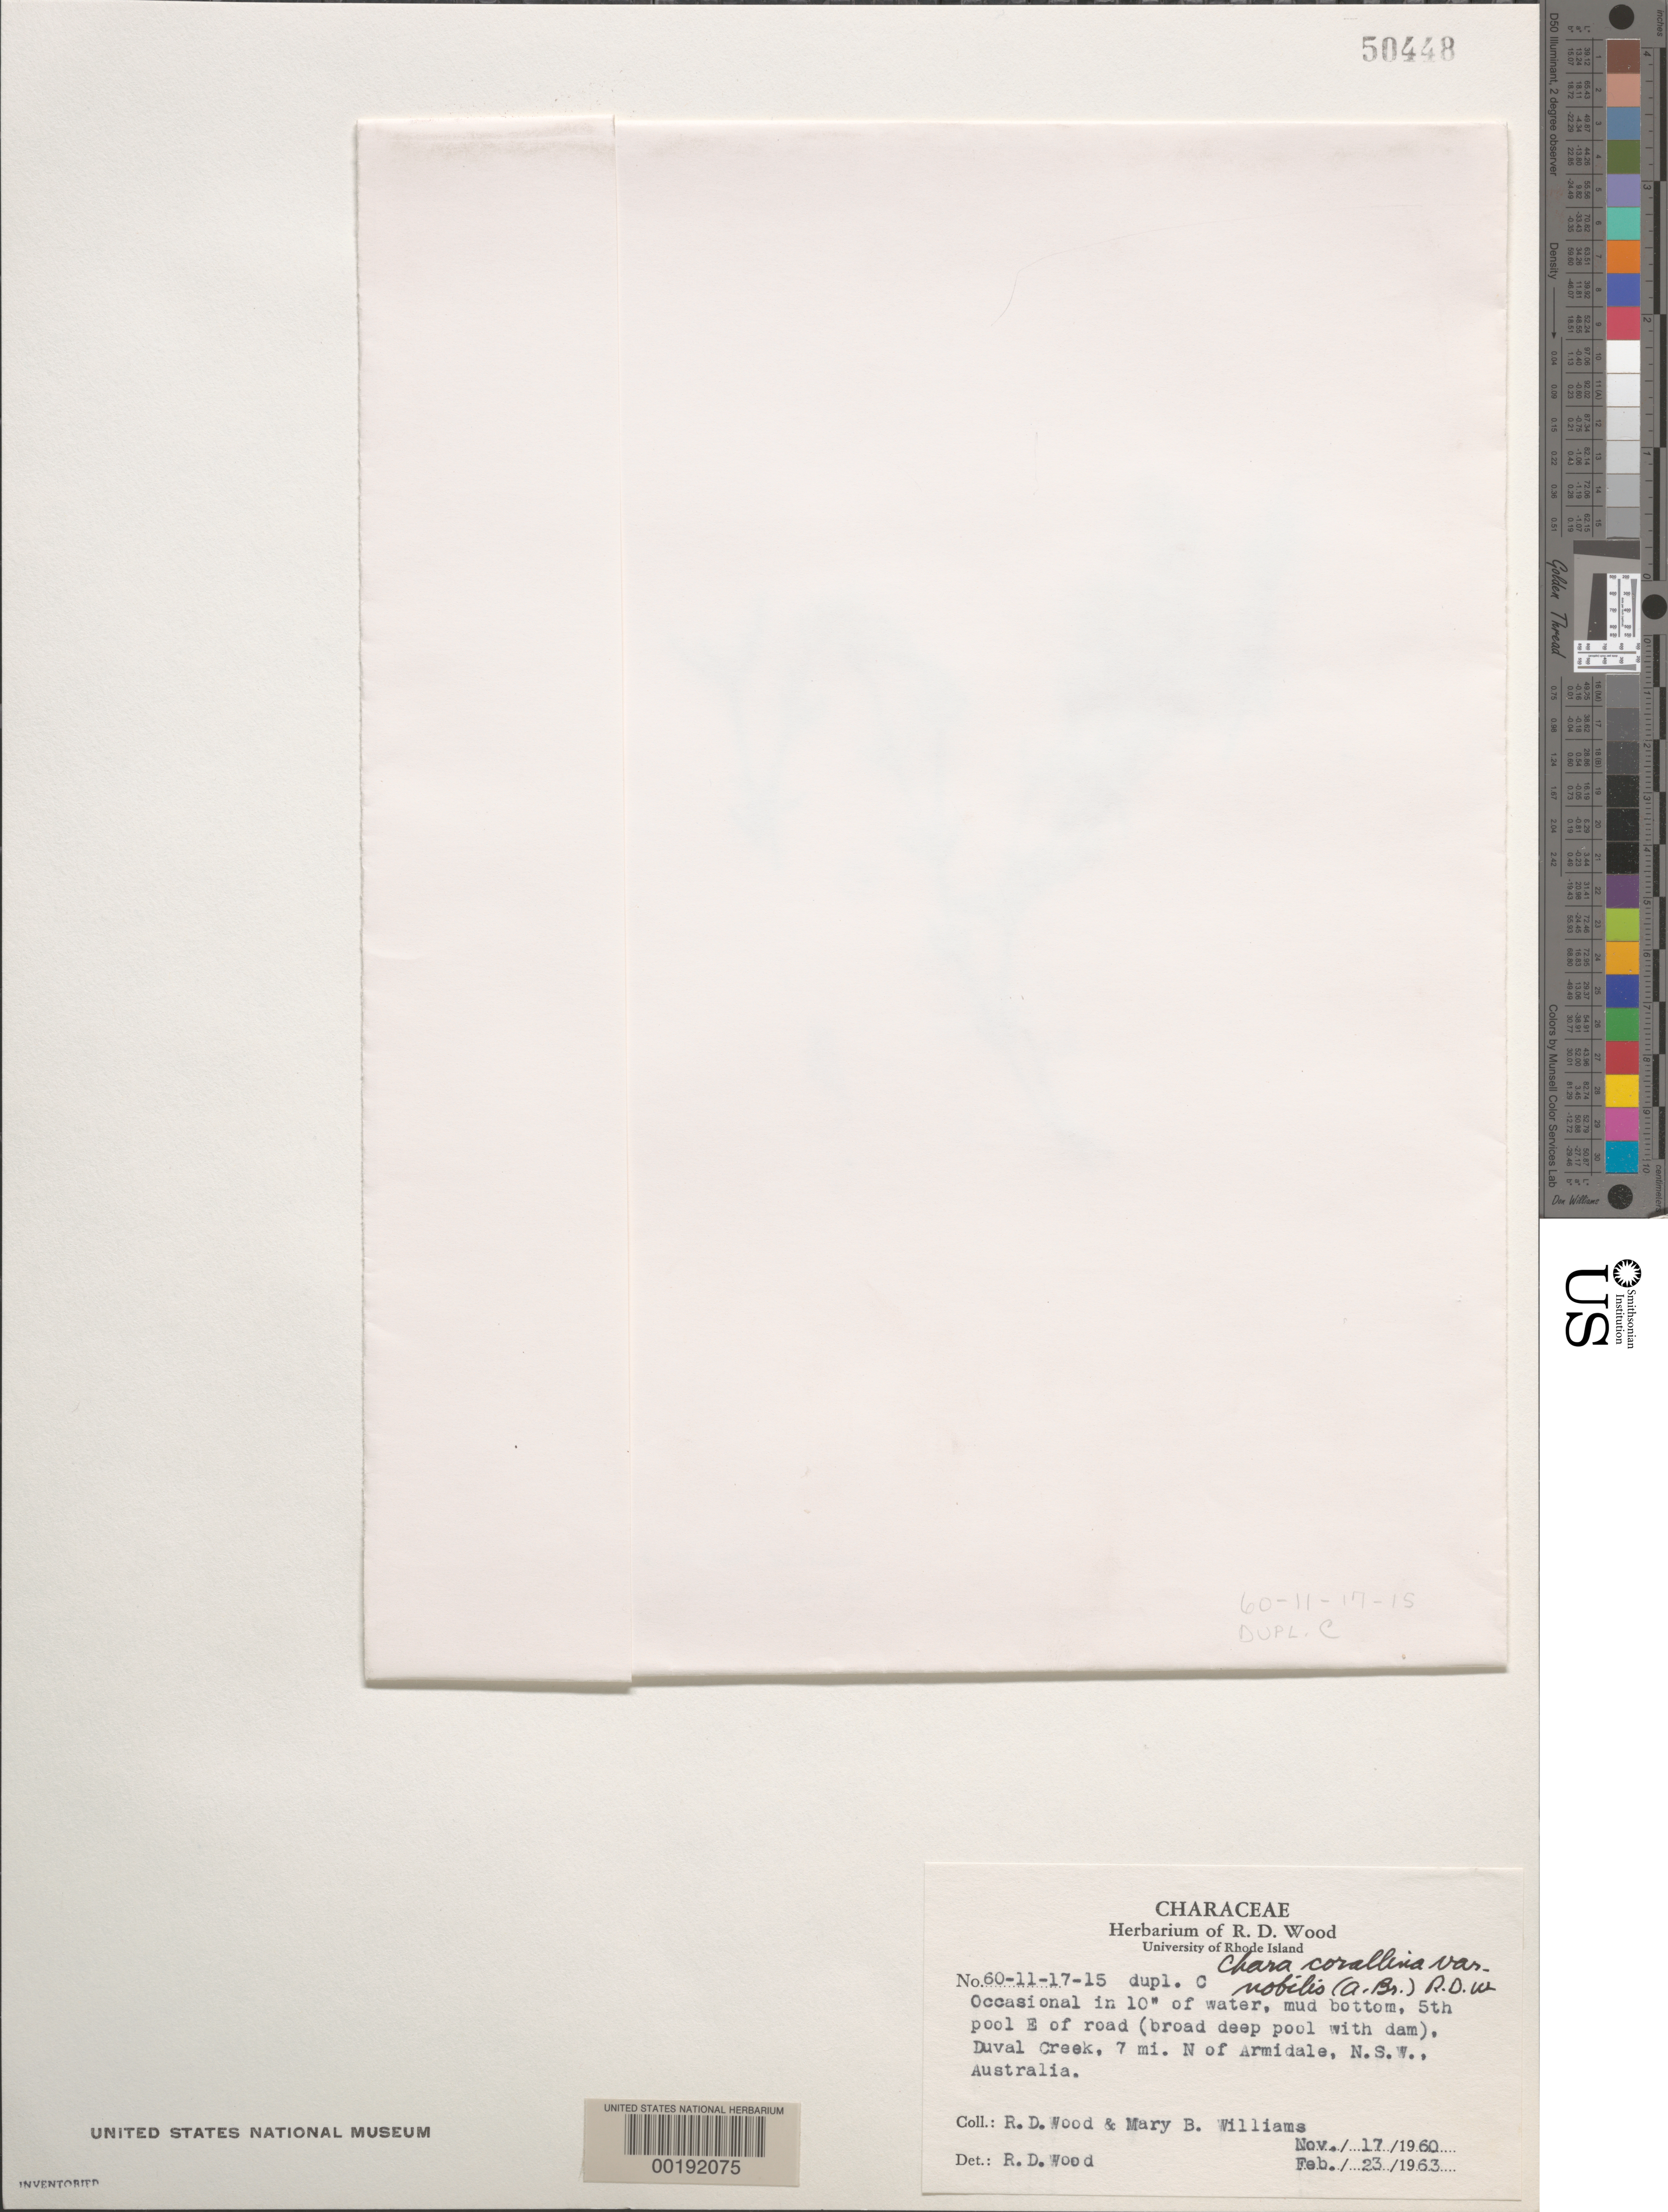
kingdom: Plantae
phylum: Charophyta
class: Charophyceae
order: Charales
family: Characeae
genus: Chara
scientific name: Chara virgata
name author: Kütz.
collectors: R. Wood & M. B. Williams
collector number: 60-11-17-15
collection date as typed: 17 Nov 1960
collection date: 1960-11-17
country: Australia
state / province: New South Wales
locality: Duval creek, 7 miles north of armidale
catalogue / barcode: US 50448